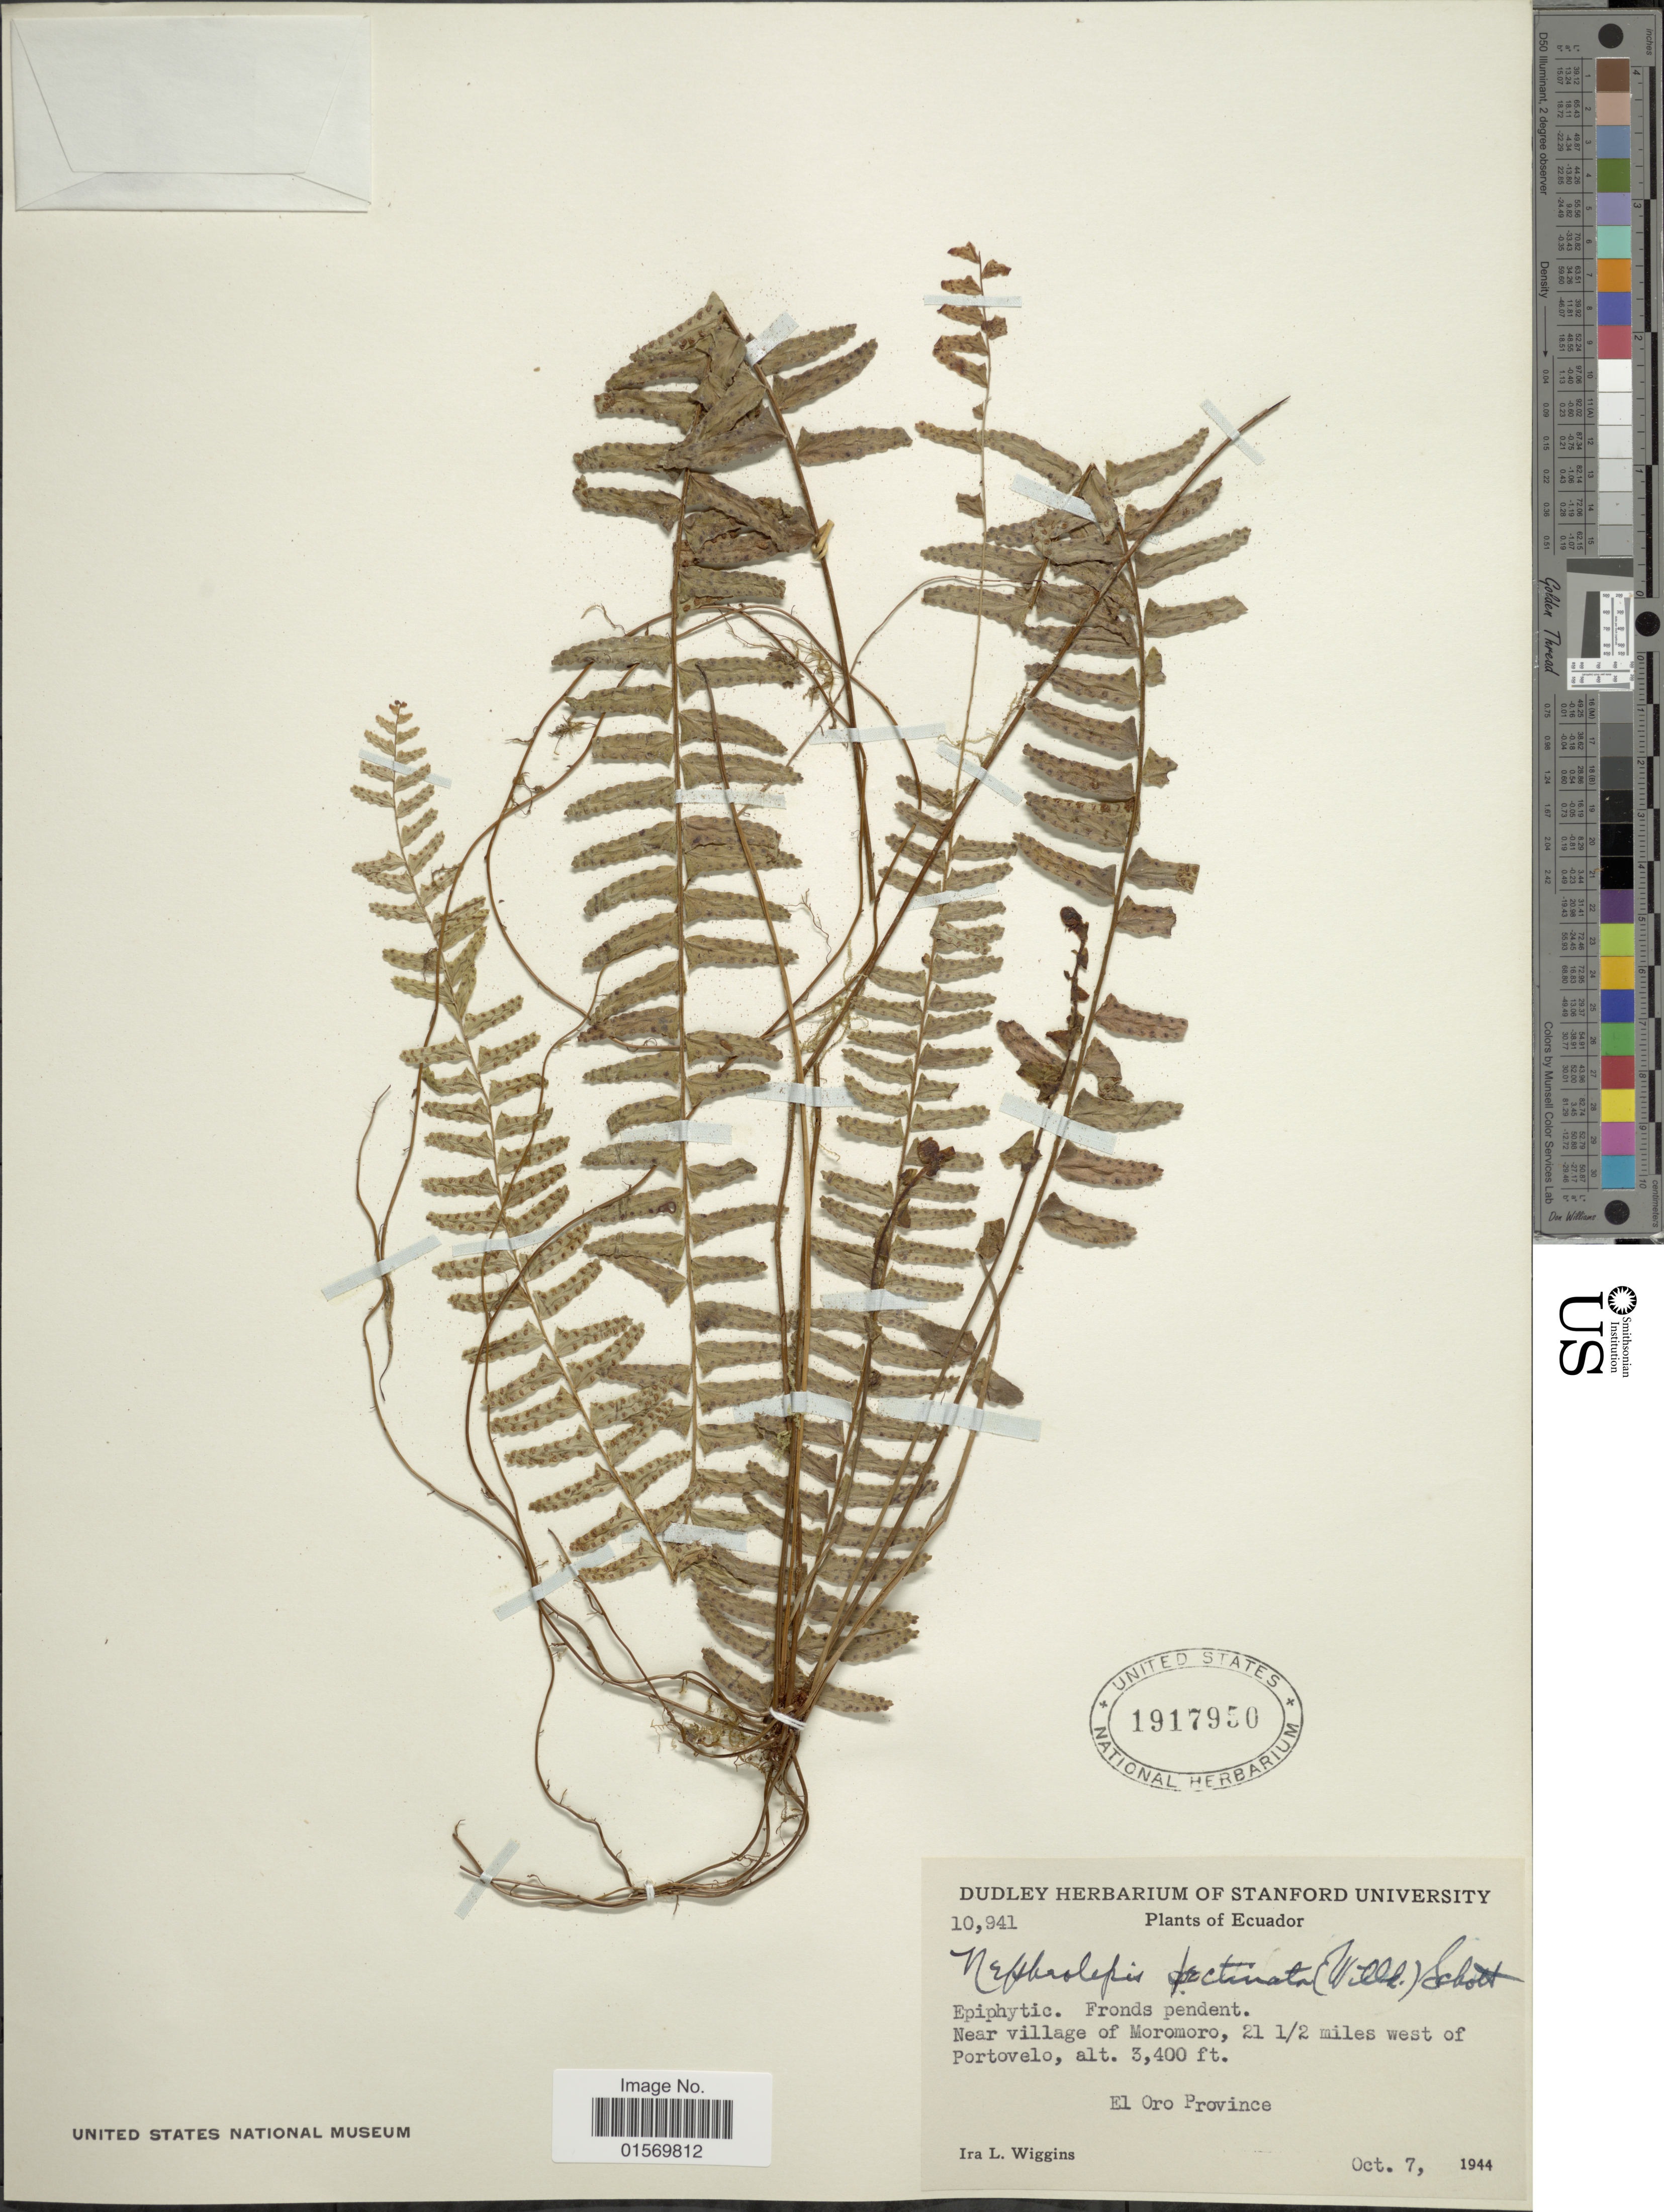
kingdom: Plantae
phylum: Tracheophyta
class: Polypodiopsida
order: Polypodiales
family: Nephrolepidaceae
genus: Nephrolepis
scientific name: Nephrolepis pectinata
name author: (Willd.) Schott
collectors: I. L. Wiggins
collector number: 10941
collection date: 1944-10-07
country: Ecuador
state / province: El Oro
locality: Near village of Moromoro, 21 1/2 miles west of Portovelo.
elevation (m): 1036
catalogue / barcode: US 1917950